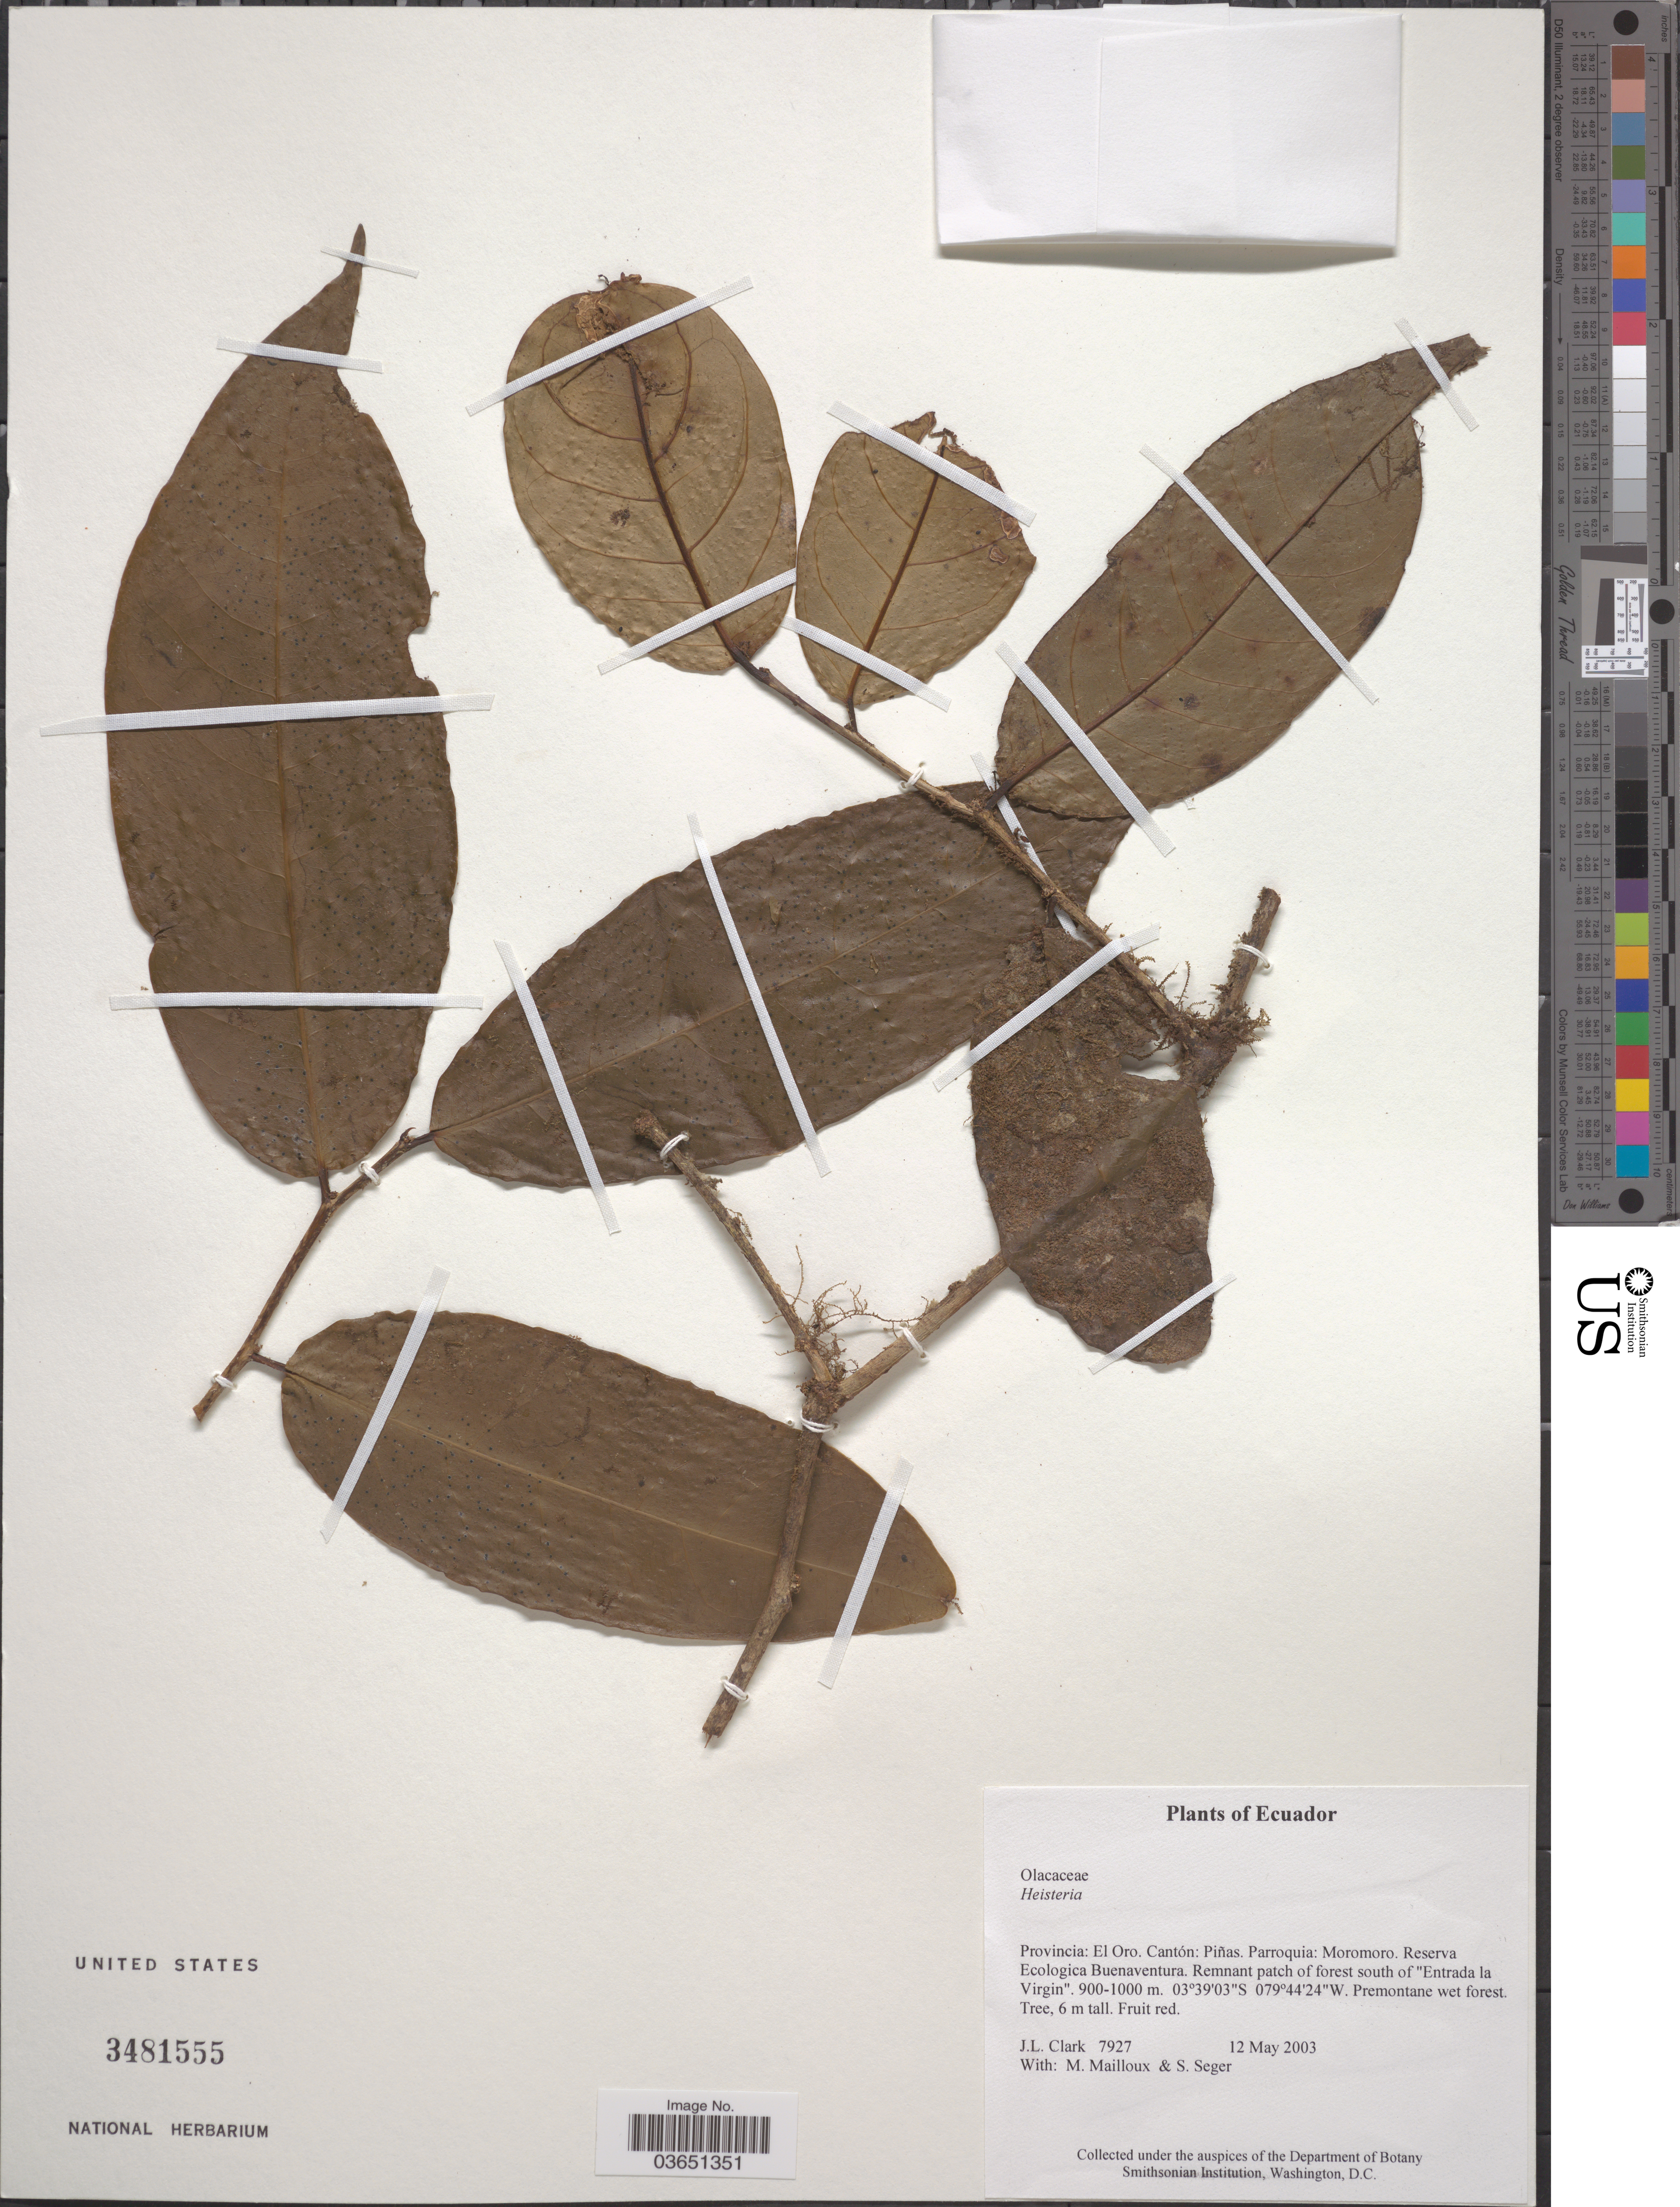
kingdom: Plantae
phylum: Tracheophyta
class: Magnoliopsida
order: Santalales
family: Erythropalaceae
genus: Heisteria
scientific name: Heisteria sp.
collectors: J. L. Clark, M. Mailloux & S. Seger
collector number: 7927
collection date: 2003-05-12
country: Ecuador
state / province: El Oro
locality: Cantón: Piñas. Parroquia: Moromoro. Reserva Ecologica Buenaventura. Remnant patch of forest south of "Entrada la Virgin".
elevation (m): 900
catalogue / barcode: US 3481555